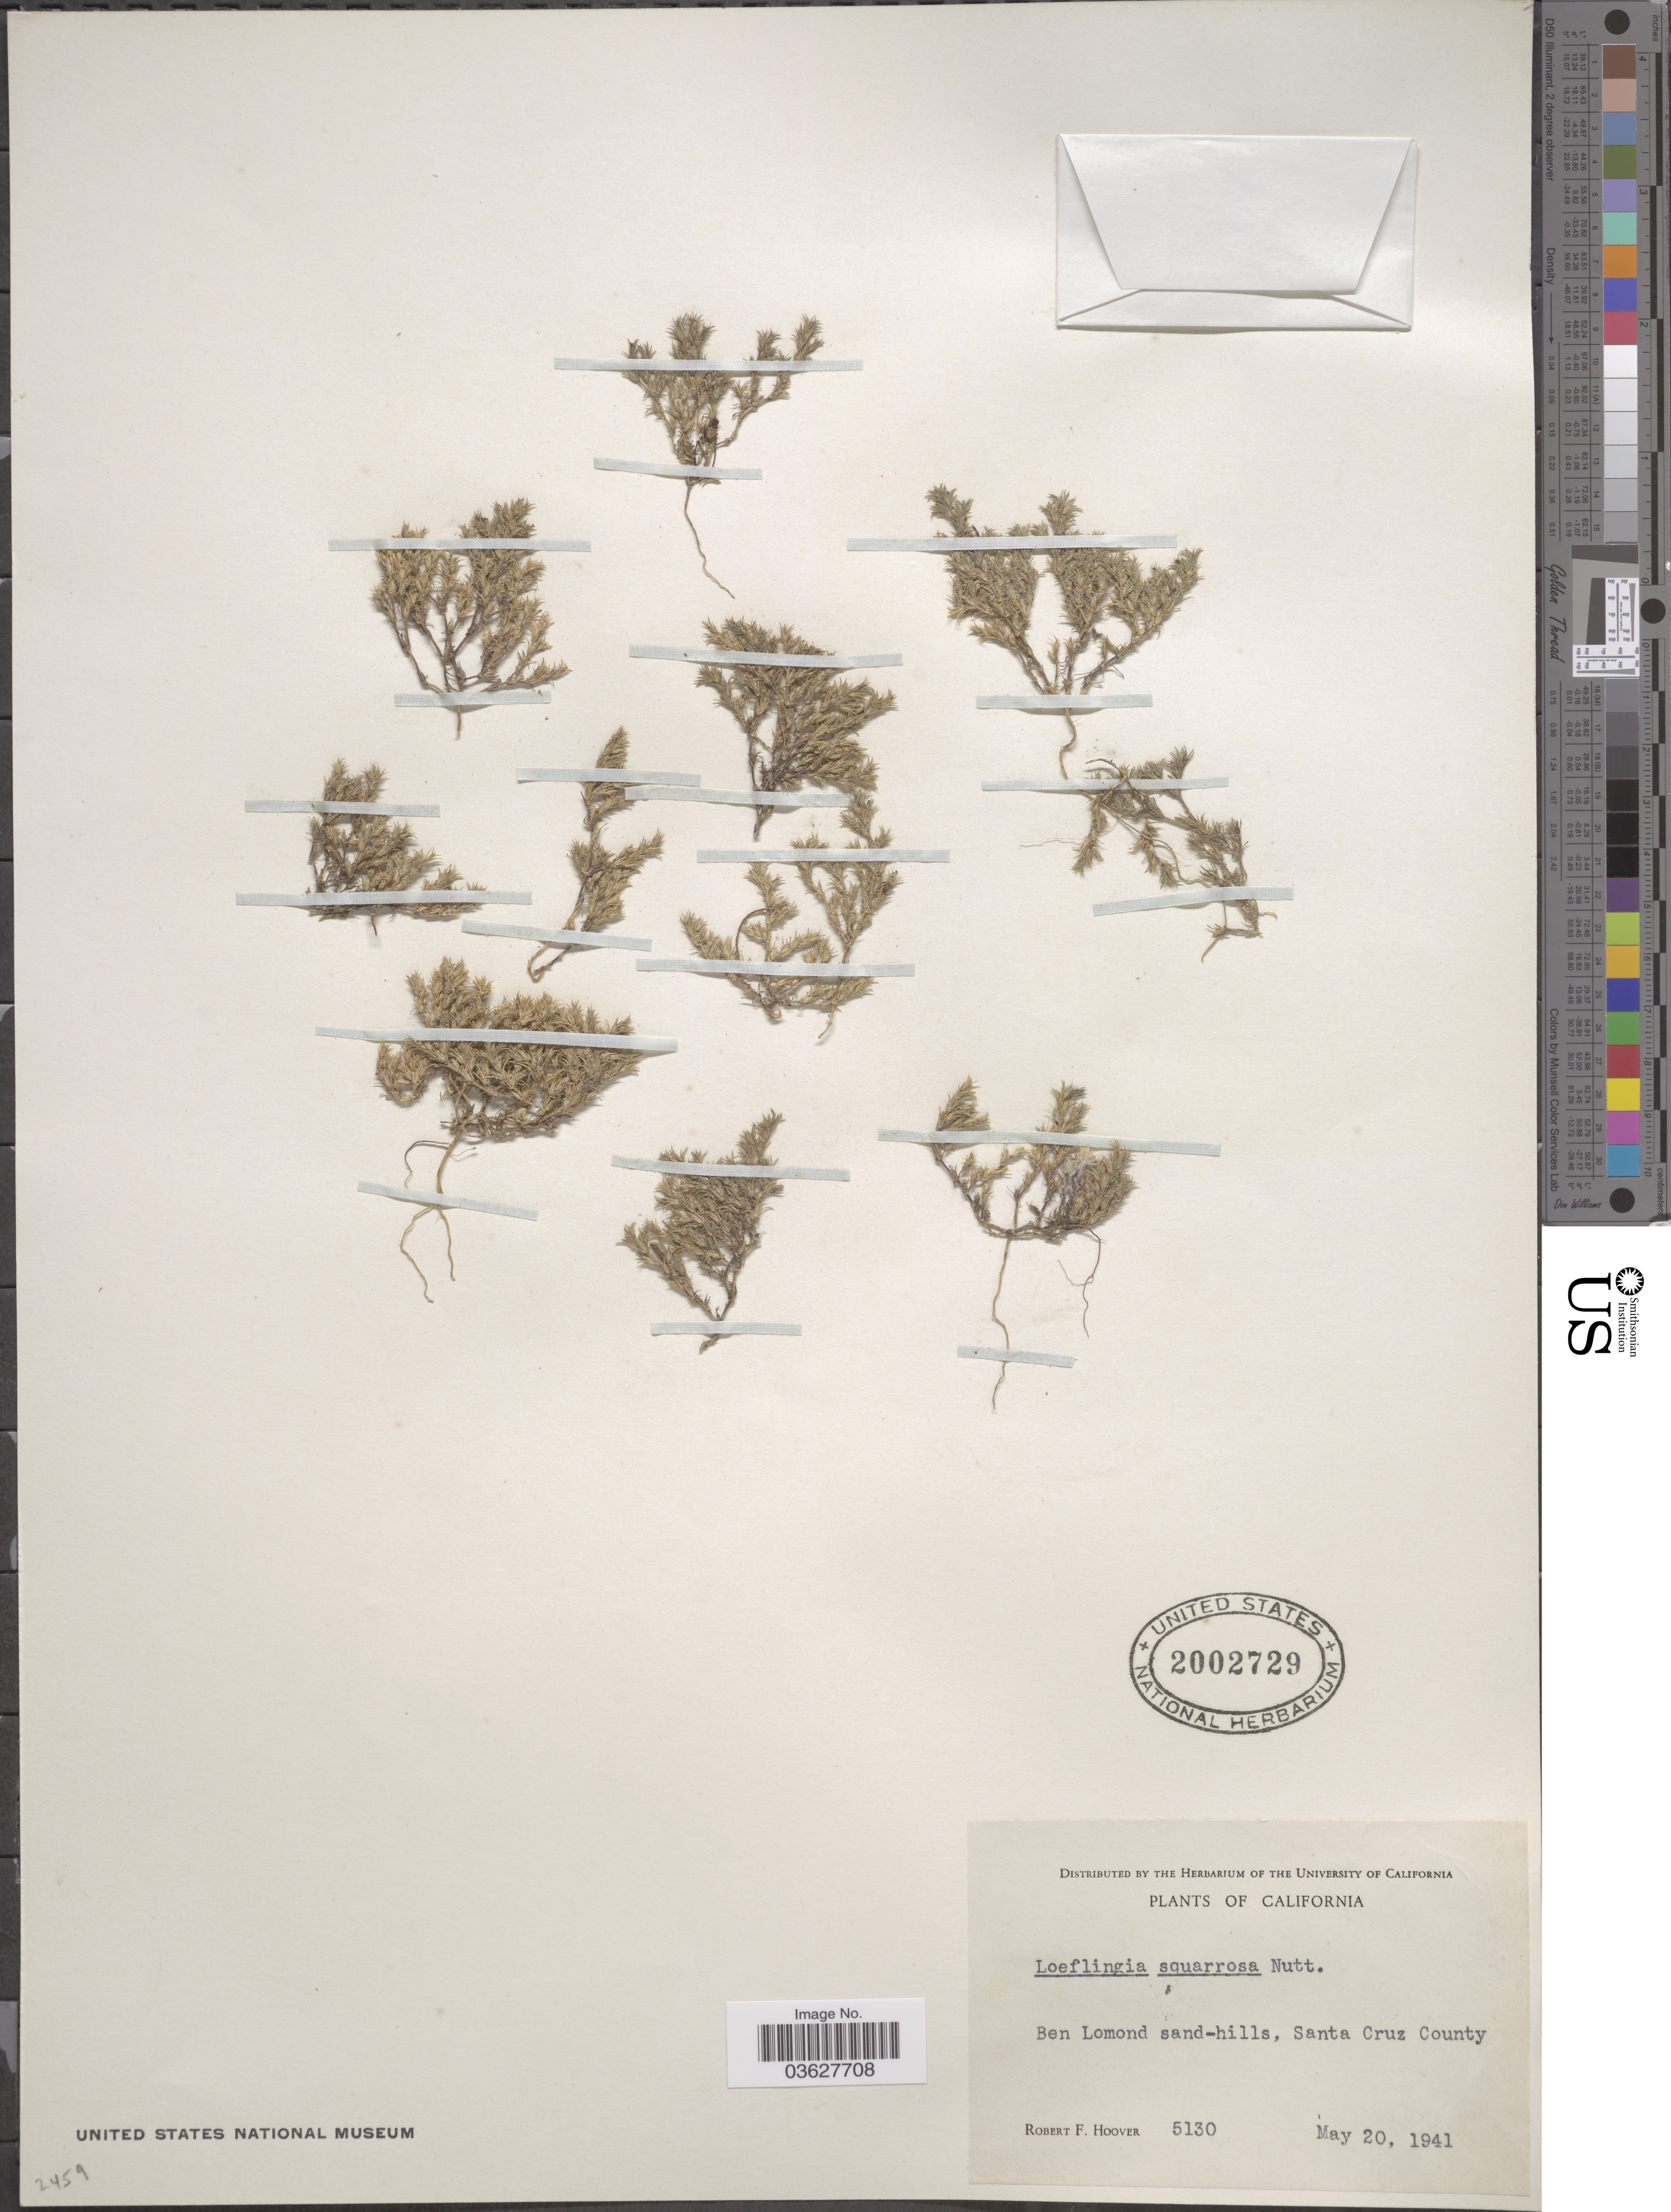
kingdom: Plantae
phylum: Tracheophyta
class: Magnoliopsida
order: Caryophyllales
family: Caryophyllaceae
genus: Loeflingia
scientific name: Loeflingia squarrosa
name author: Nutt.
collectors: R. F. Hoover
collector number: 5130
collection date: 1941-05-20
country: United States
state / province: California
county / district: Santa Cruz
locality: Ben Lomond sand-hills, Santa Cruz County.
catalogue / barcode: US 2002729